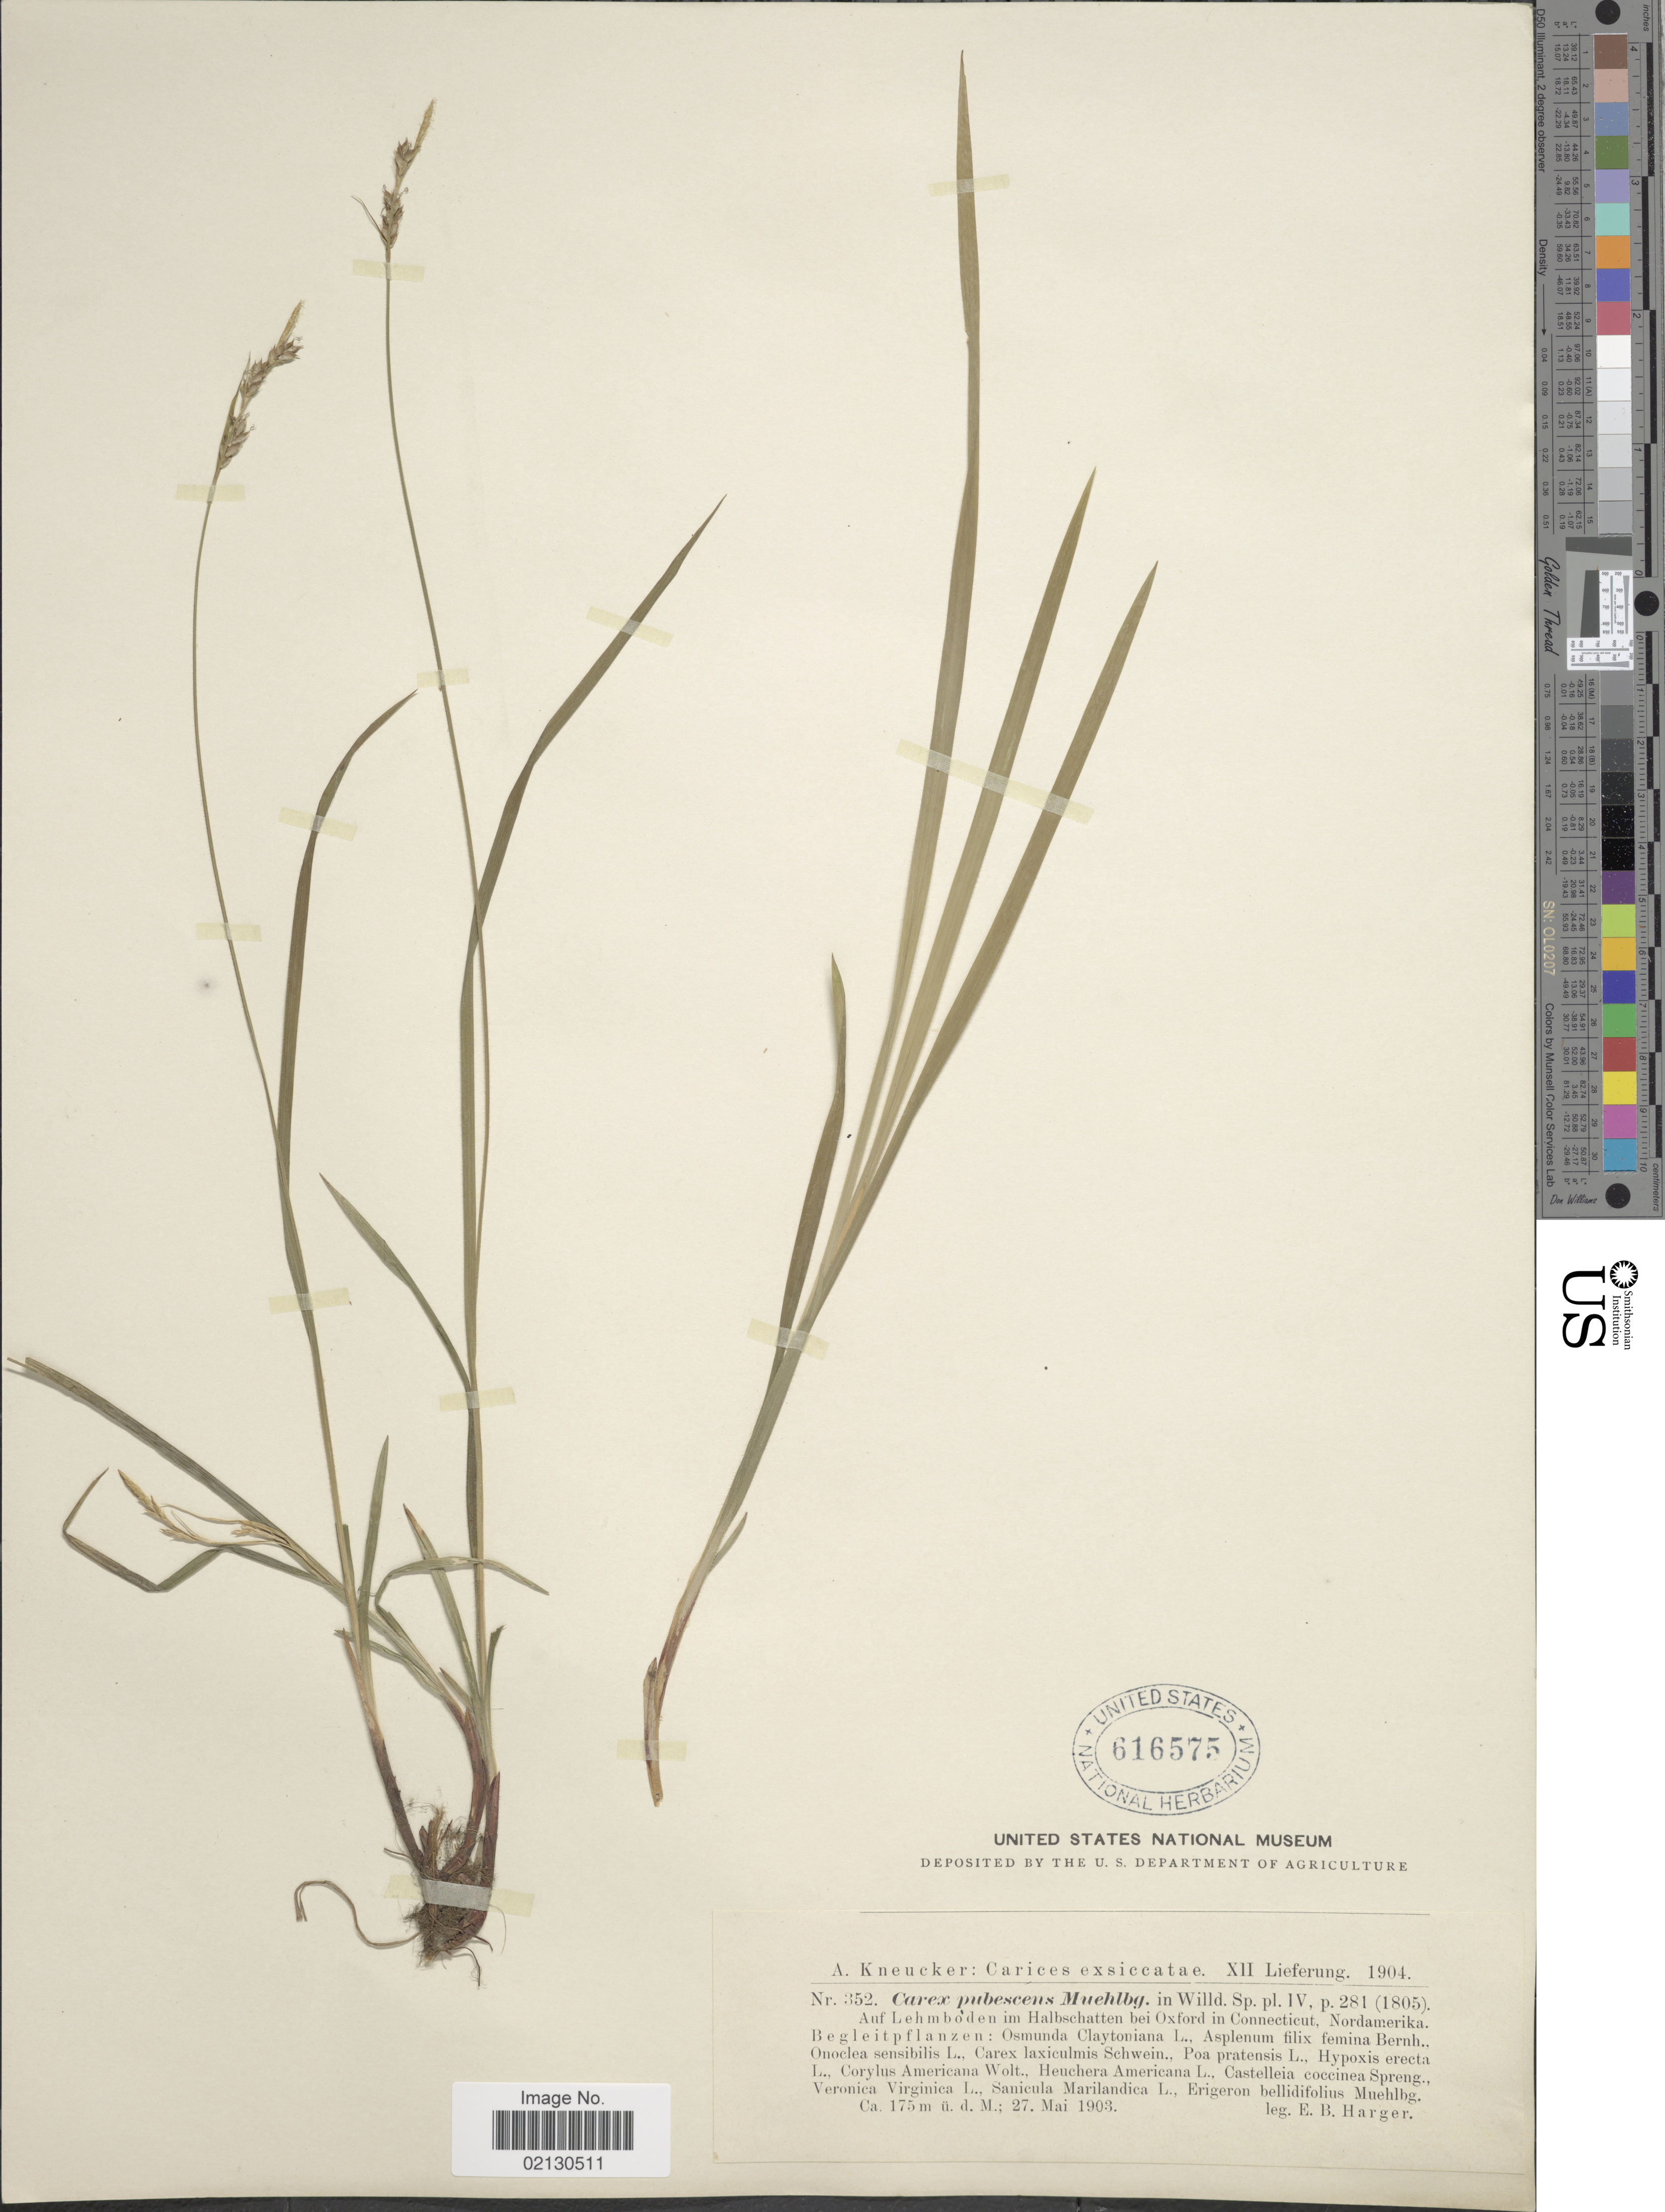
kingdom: Plantae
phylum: Tracheophyta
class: Liliopsida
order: Poales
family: Cyperaceae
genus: Carex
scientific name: Carex hirtifolia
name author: Mack.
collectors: E. B. Harger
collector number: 352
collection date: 1903-05-27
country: United States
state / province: Connecticut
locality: Auf Lehmboden im Halbschatten bei Oxford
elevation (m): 175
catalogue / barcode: US 616575